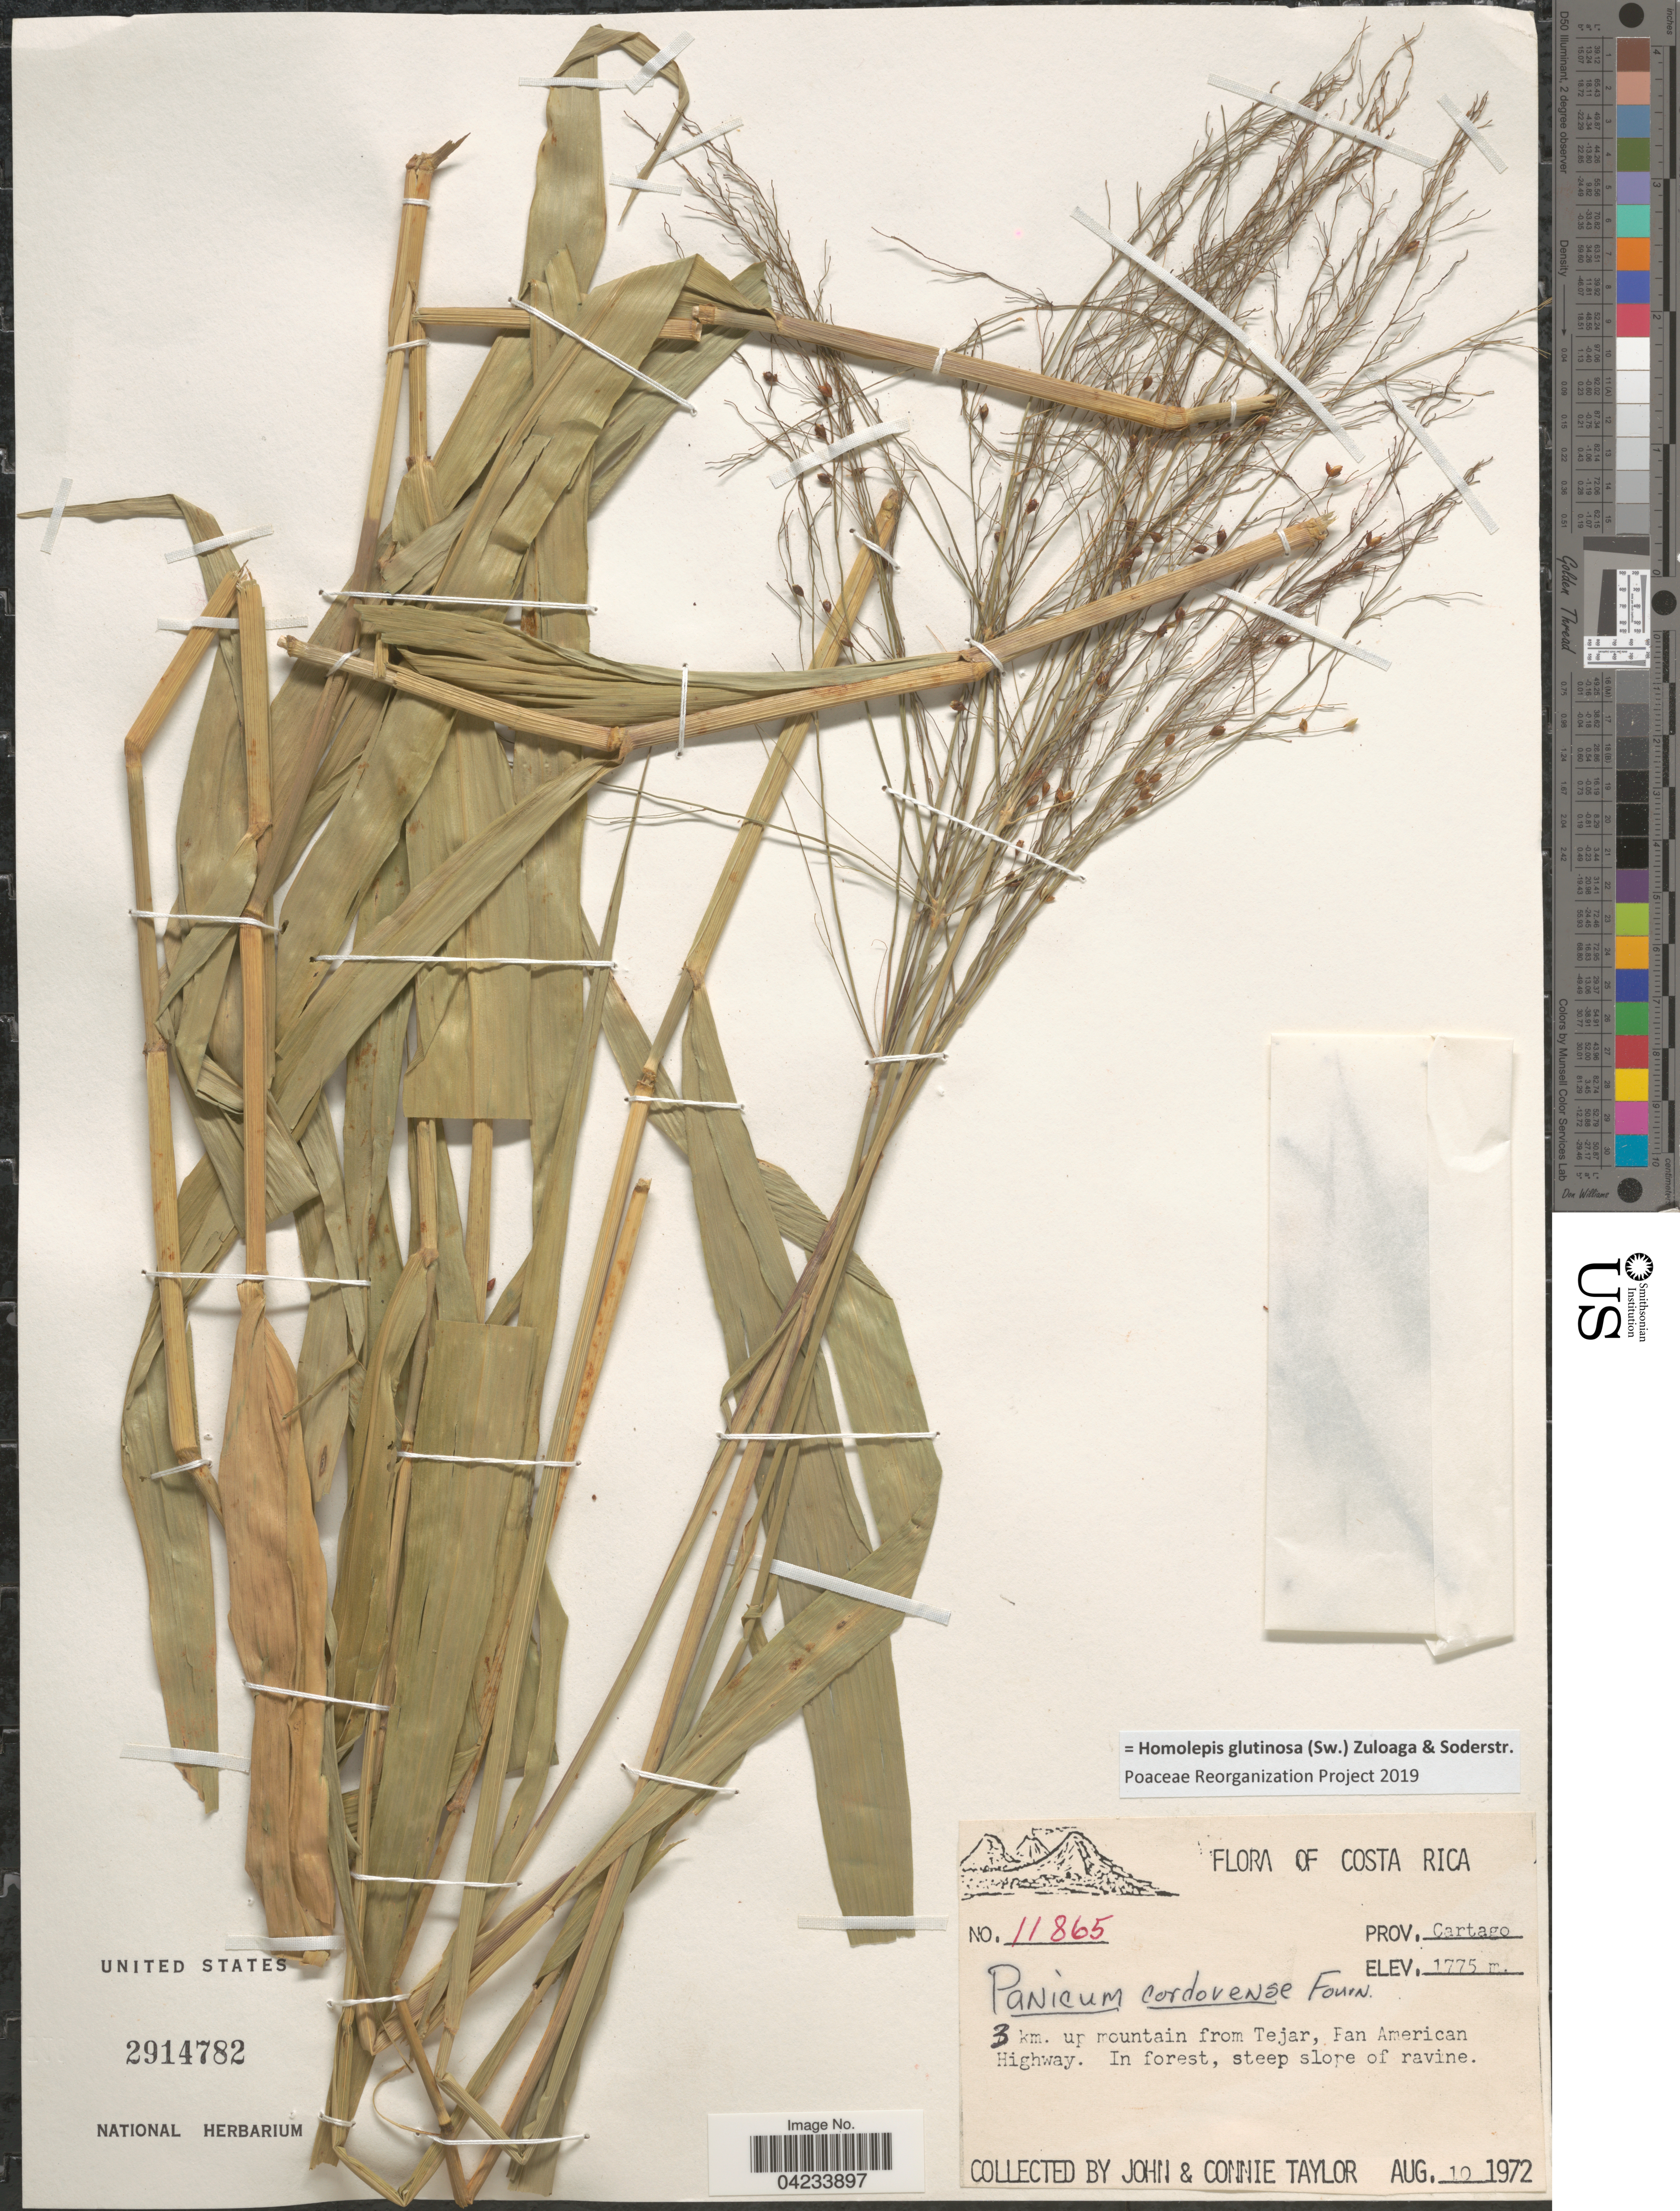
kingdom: Plantae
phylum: Tracheophyta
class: Liliopsida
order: Poales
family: Poaceae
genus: Homolepis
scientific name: Homolepis glutinosa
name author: (Sw.) Zuloaga & Soderstr.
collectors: J. Taylor & C. Taylor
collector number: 11865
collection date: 1972-08-10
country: Costa Rica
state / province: Cartago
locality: Prov. Cartago. 3 km. up mountain from Tejar, Pan American Highway. In forest, steep slope of ravine.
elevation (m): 1775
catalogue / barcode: US 2914782